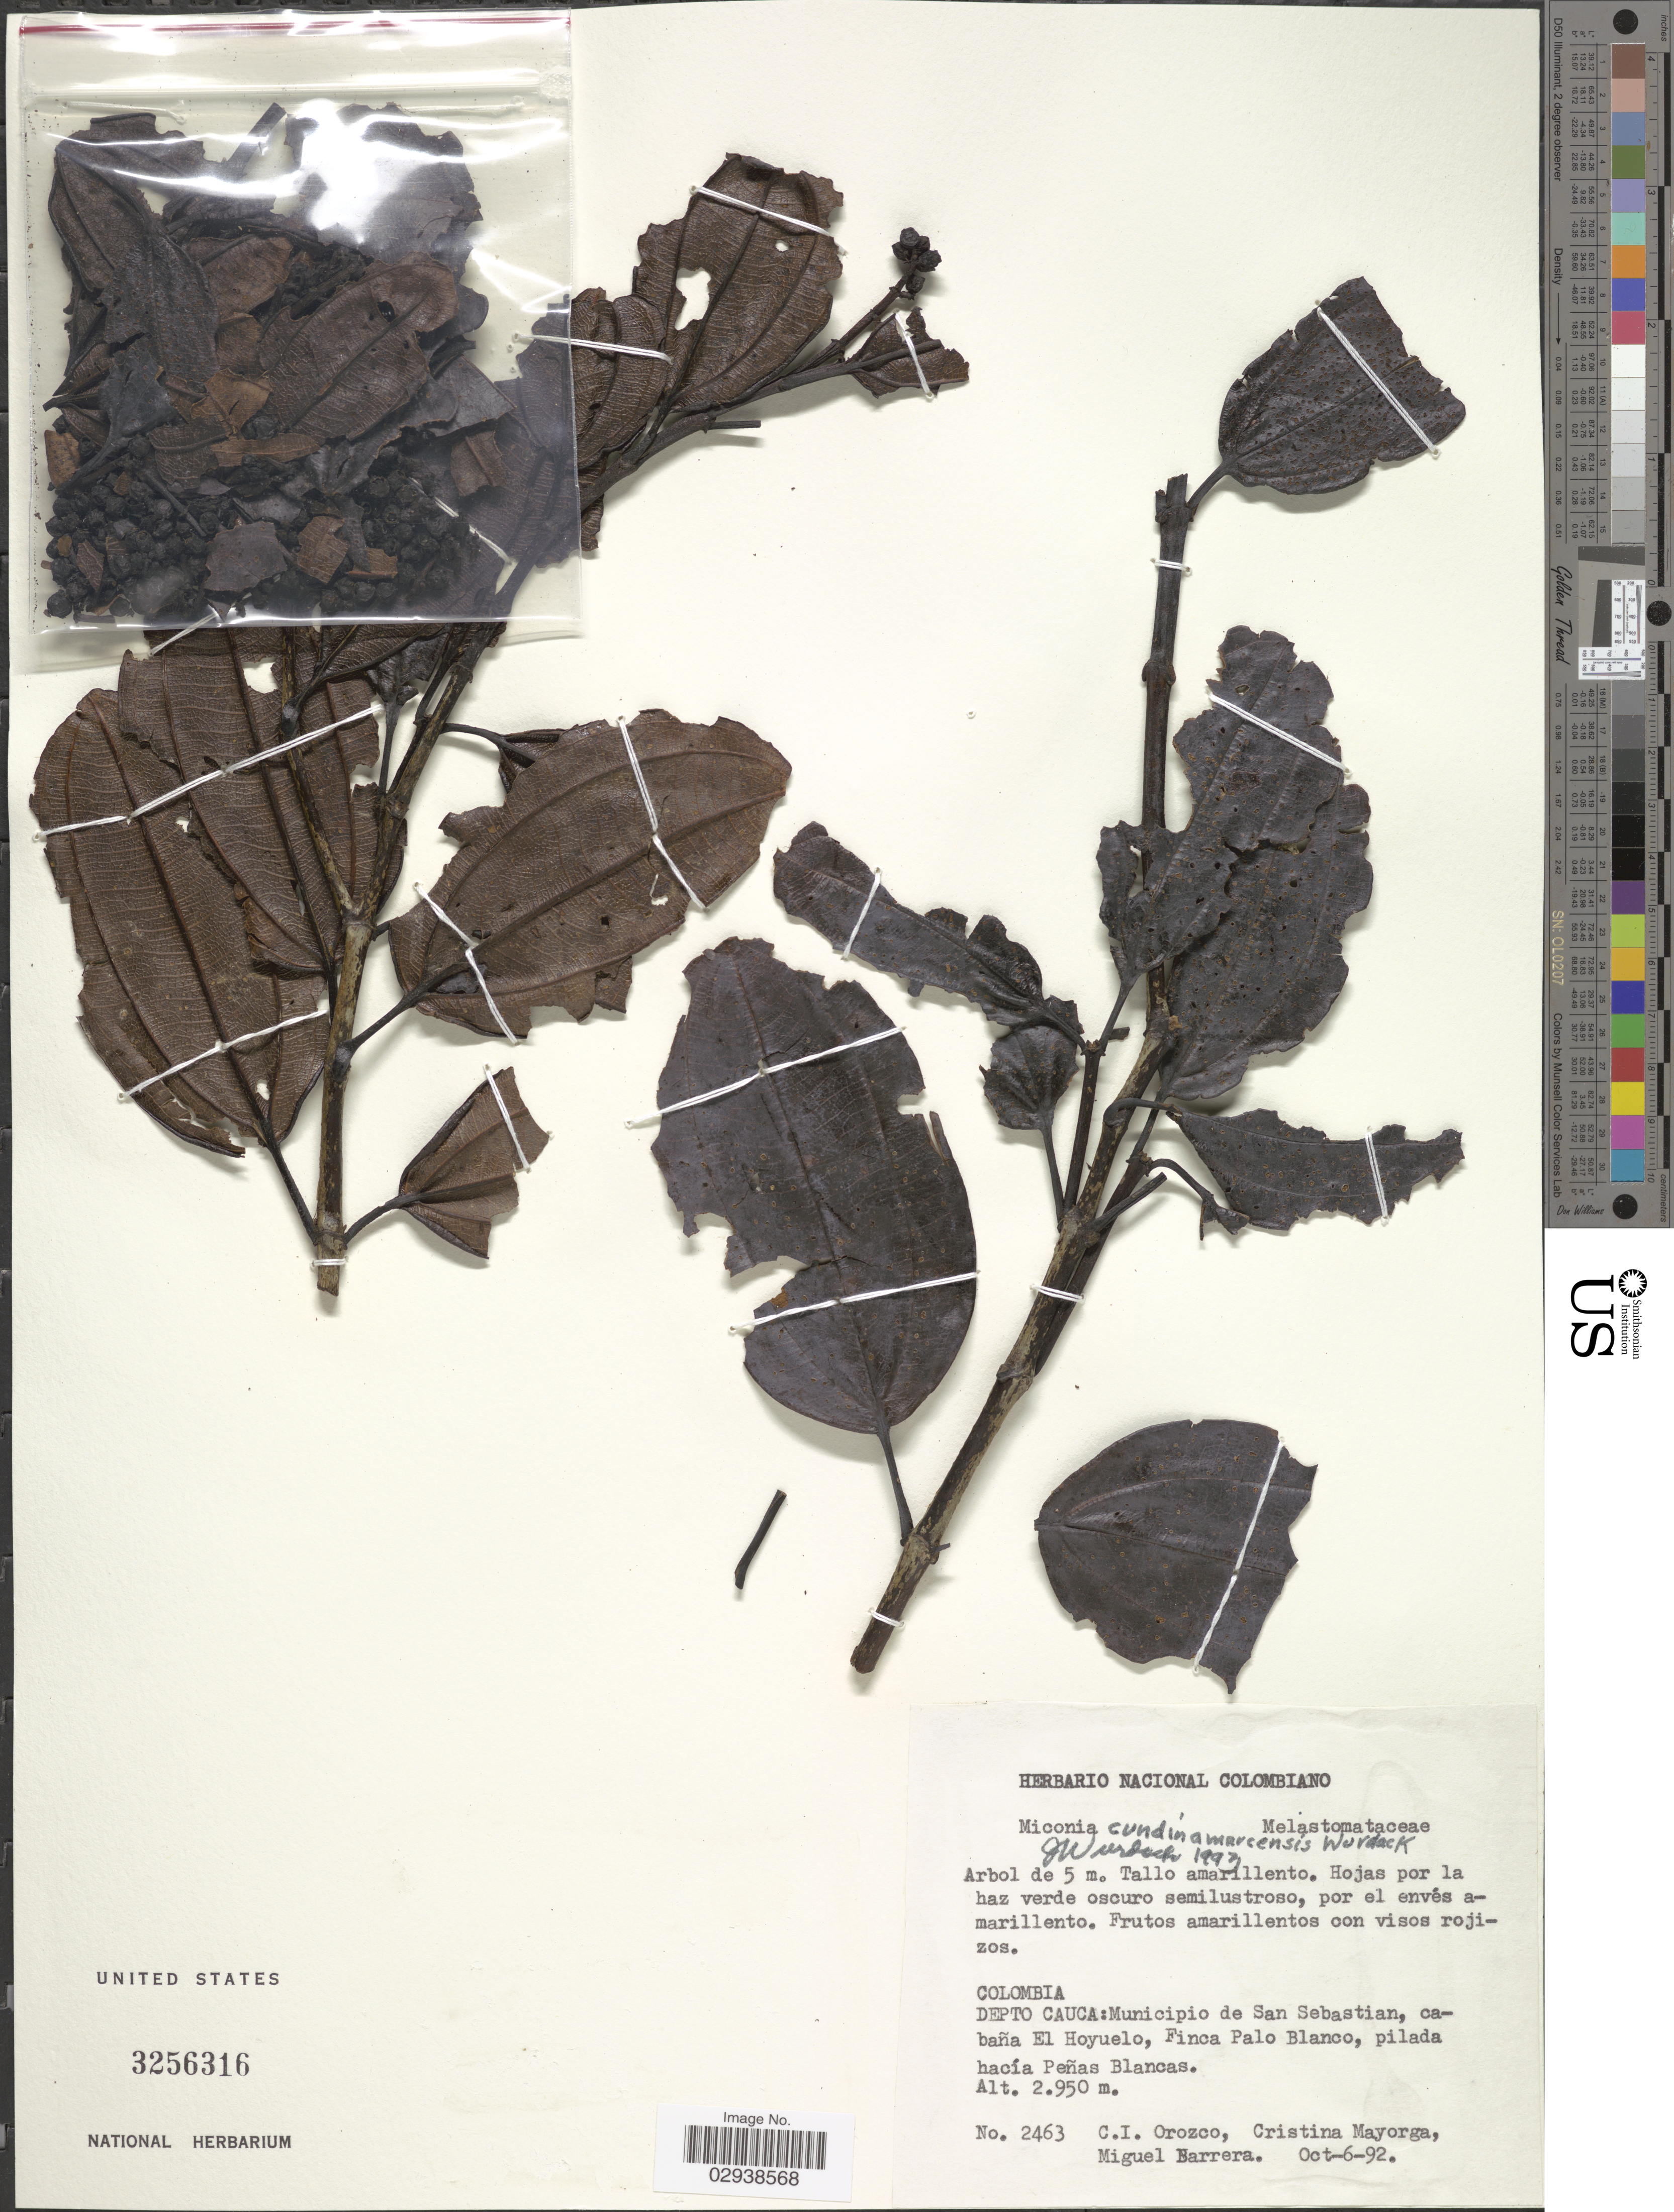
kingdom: Plantae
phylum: Tracheophyta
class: Magnoliopsida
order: Myrtales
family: Melastomataceae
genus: Miconia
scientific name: Miconia cundinamarcensis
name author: Wurdack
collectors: C. I. Orozco, C. Mayorga & M. Barrera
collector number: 2463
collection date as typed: Transcribed d/m/y: 6/10/92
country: Colombia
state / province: Cauca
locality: Depto Cauca: Municipio de San Sebastian, cabaña El Hoyuelo, Finca Palo Blanco, pilada hacía Peñas Blancas.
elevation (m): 2950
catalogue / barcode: US 3256316